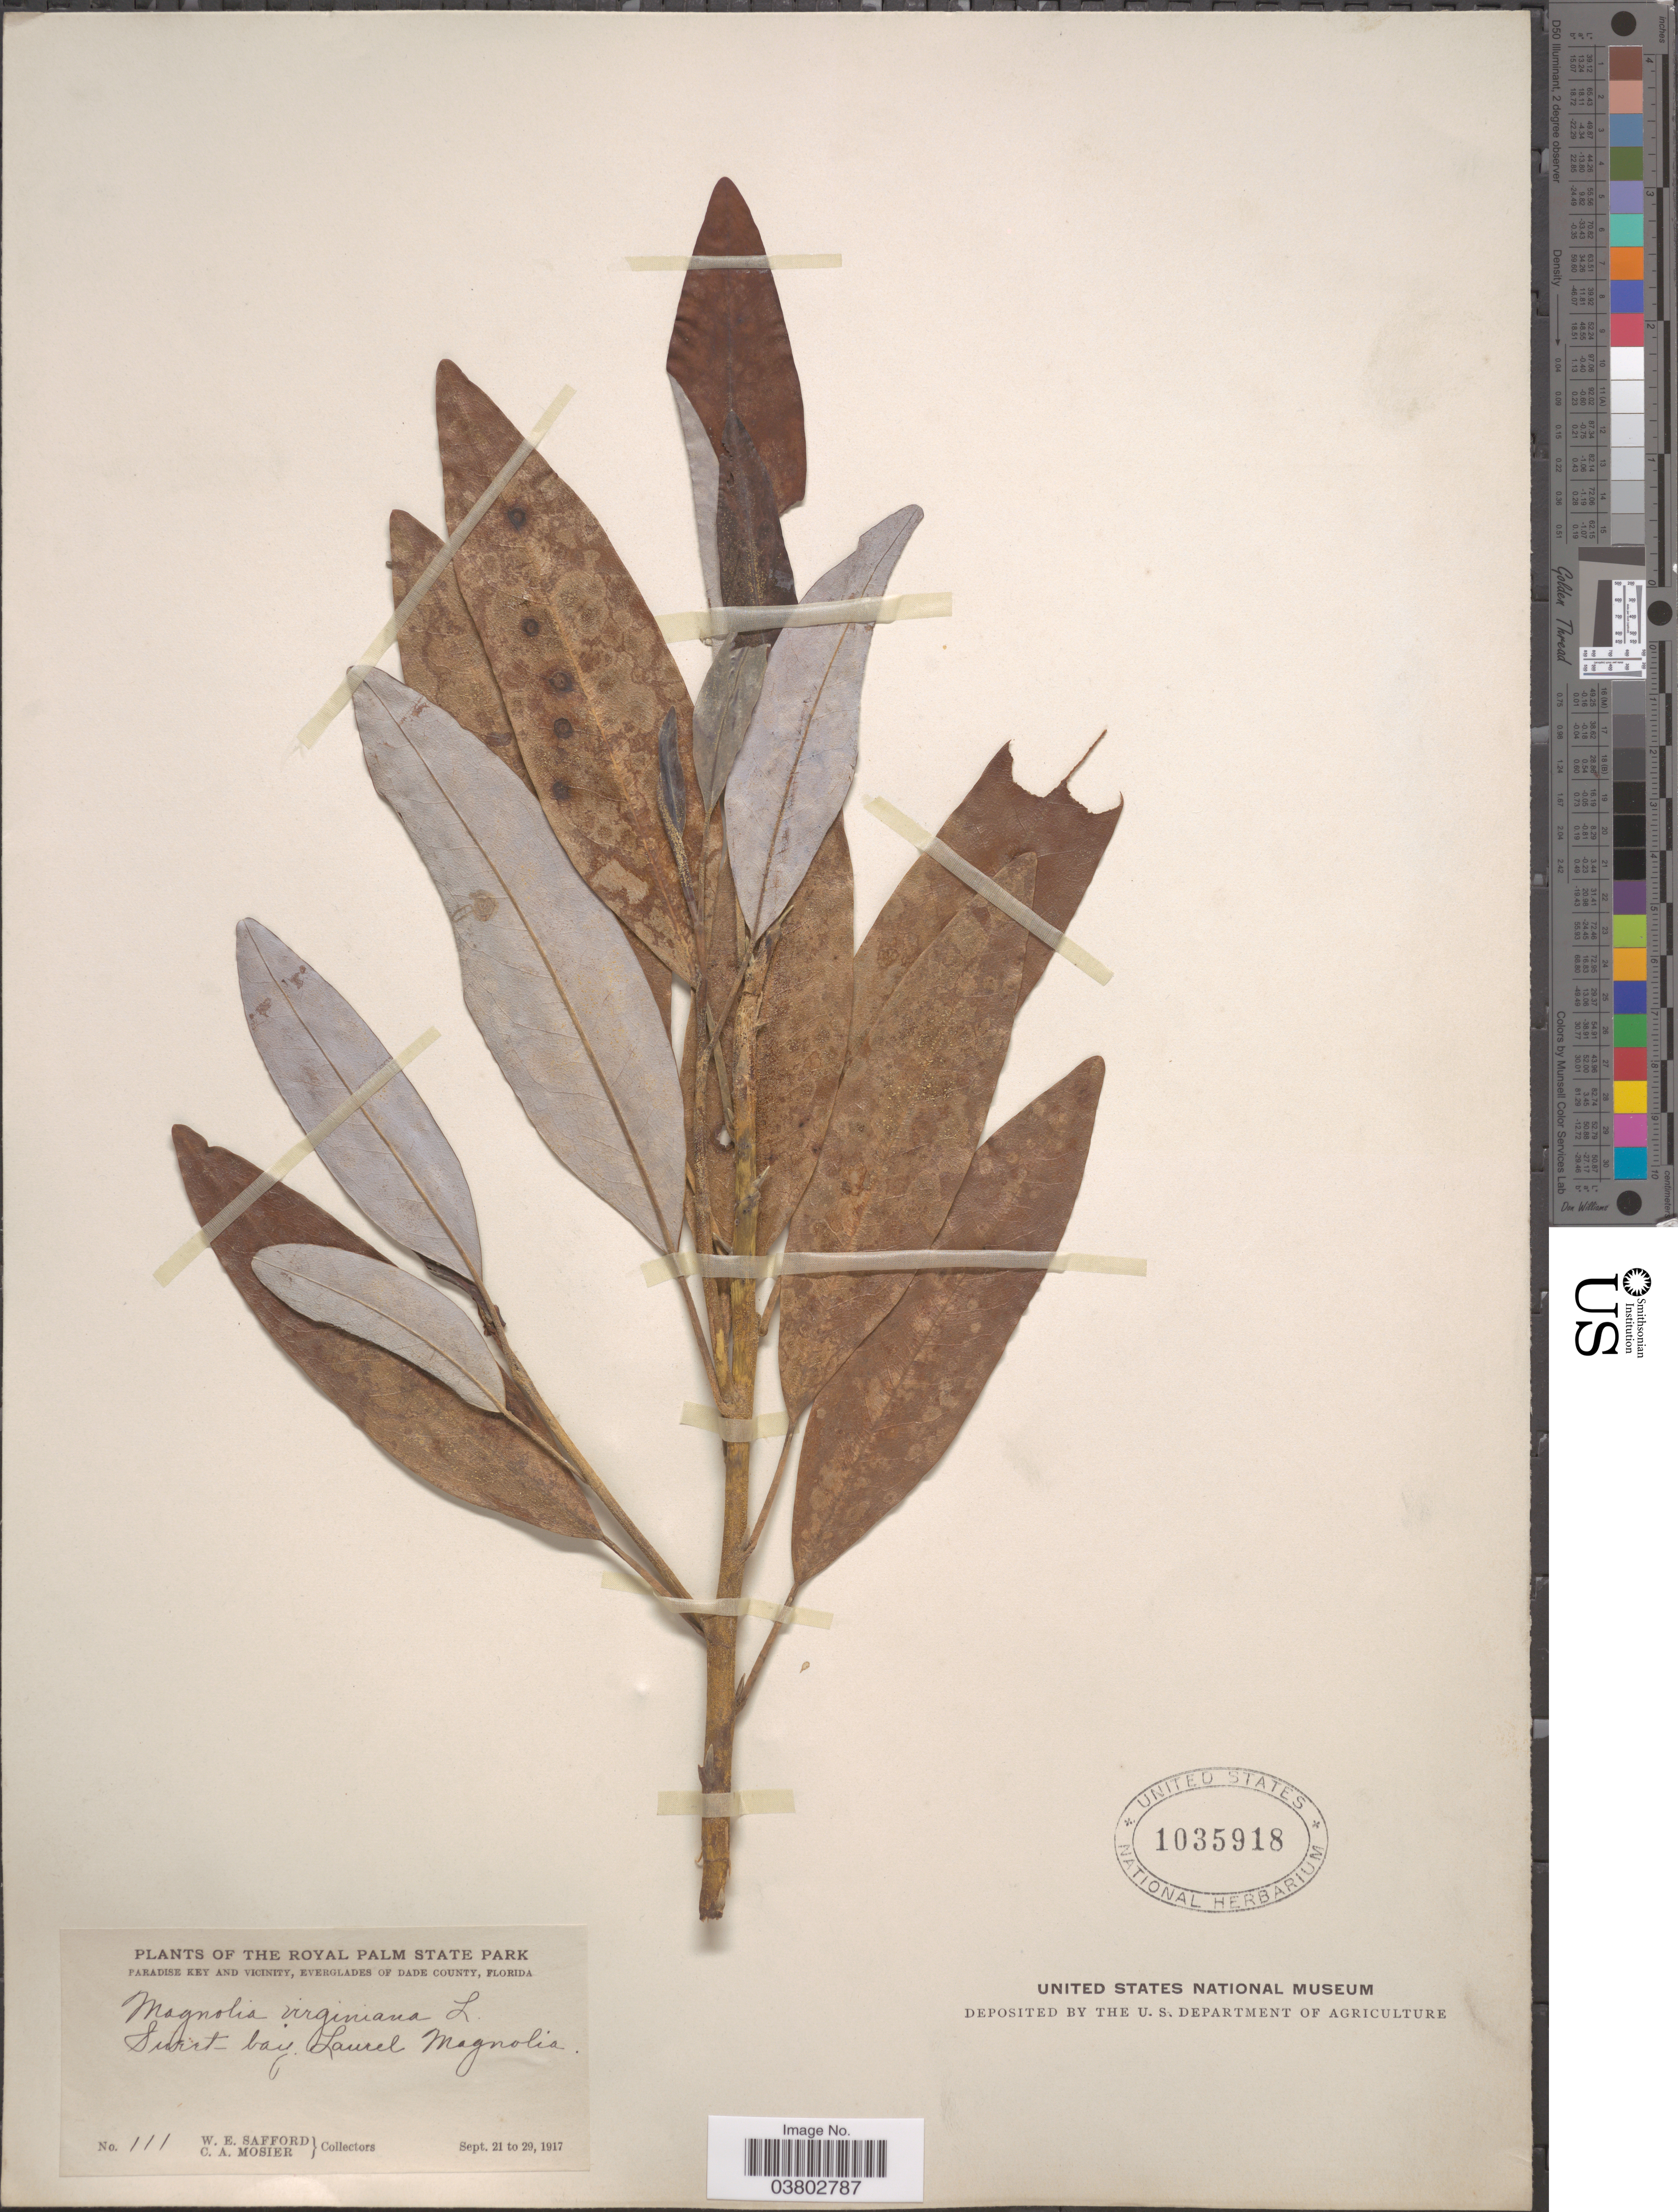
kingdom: Plantae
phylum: Tracheophyta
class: Magnoliopsida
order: Magnoliales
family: Magnoliaceae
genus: Magnolia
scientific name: Magnolia virginiana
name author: L.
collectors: W. E. Safford & C. A. Mosier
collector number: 111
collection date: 1917-09-21/1917-09-29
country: United States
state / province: Florida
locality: The Royal Palm State Park. Paradise Key and Vicinity, Everglades of Dade County.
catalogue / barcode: US 1035918